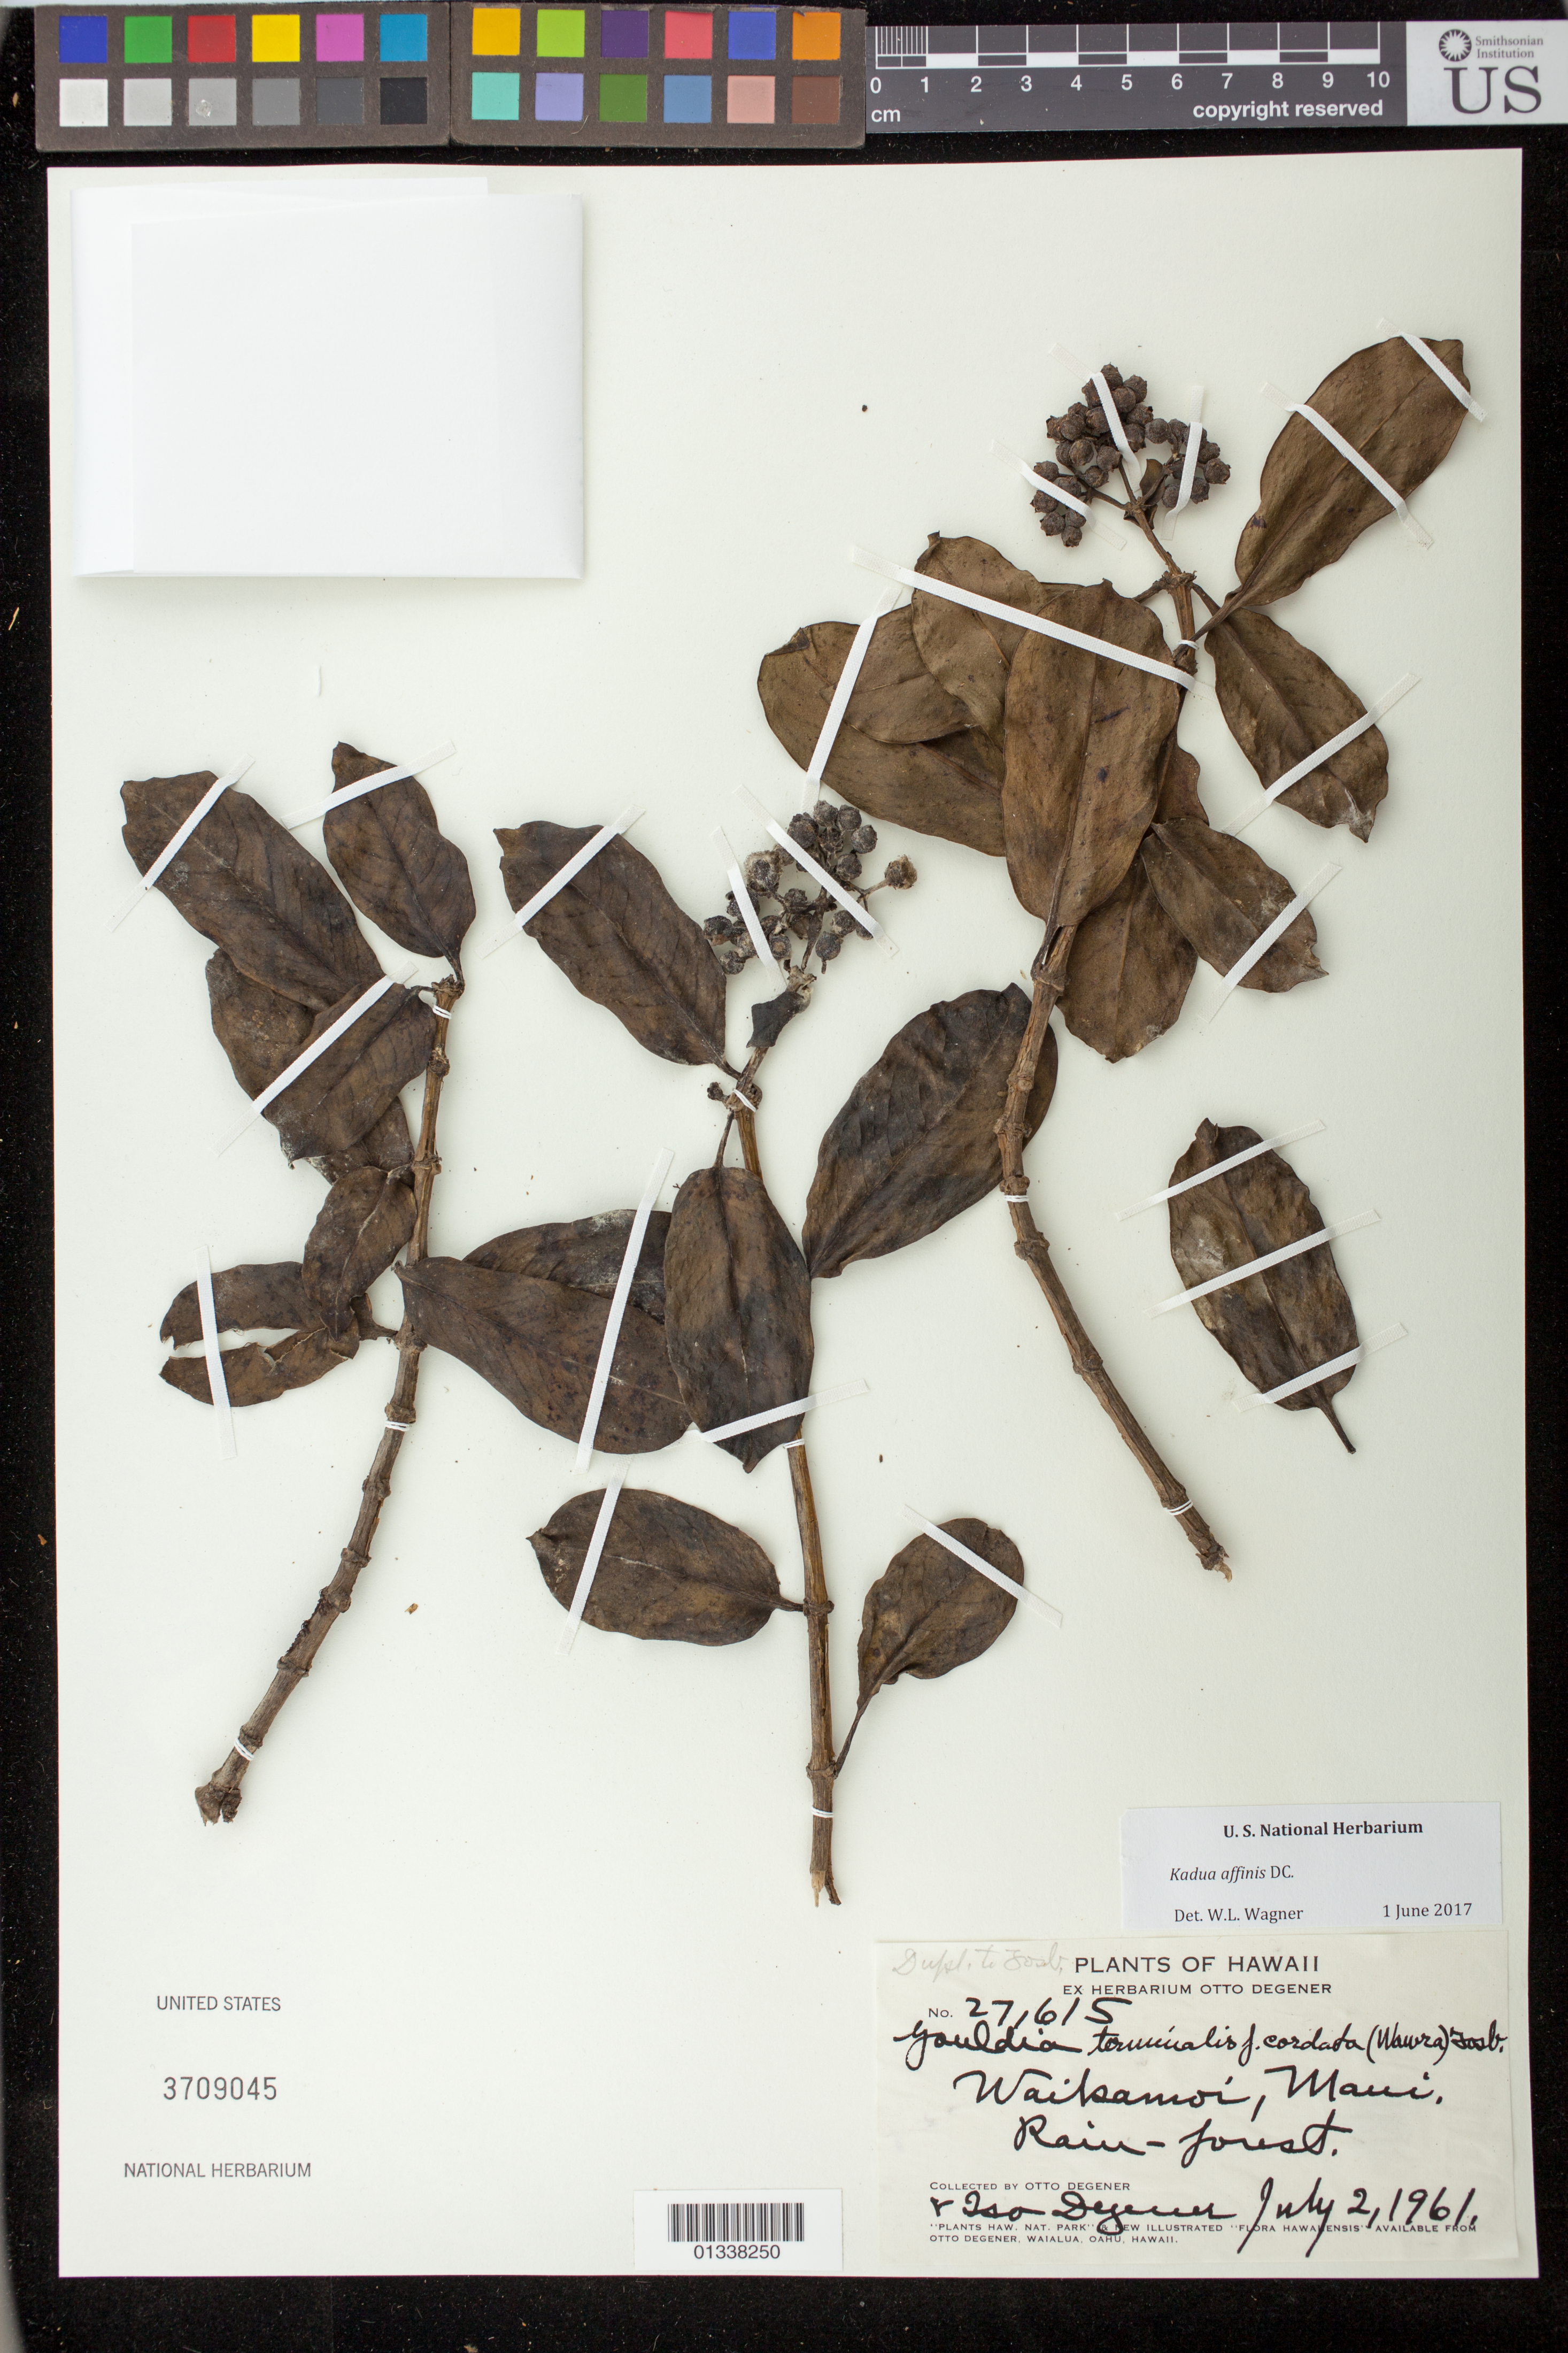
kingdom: Plantae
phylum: Tracheophyta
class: Magnoliopsida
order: Gentianales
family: Rubiaceae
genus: Kadua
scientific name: Kadua affinis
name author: DC.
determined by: Wagner, W. L., (BOT), Smithsonian Institution - National Museum of Natural History (UNITED STATES)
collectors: O. Degener & I. Degener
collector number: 27615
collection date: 1961-07-02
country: United States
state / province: Hawaii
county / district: Maui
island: Maui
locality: Waikamoi, Maui.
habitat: Rain-forest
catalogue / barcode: US 3709045